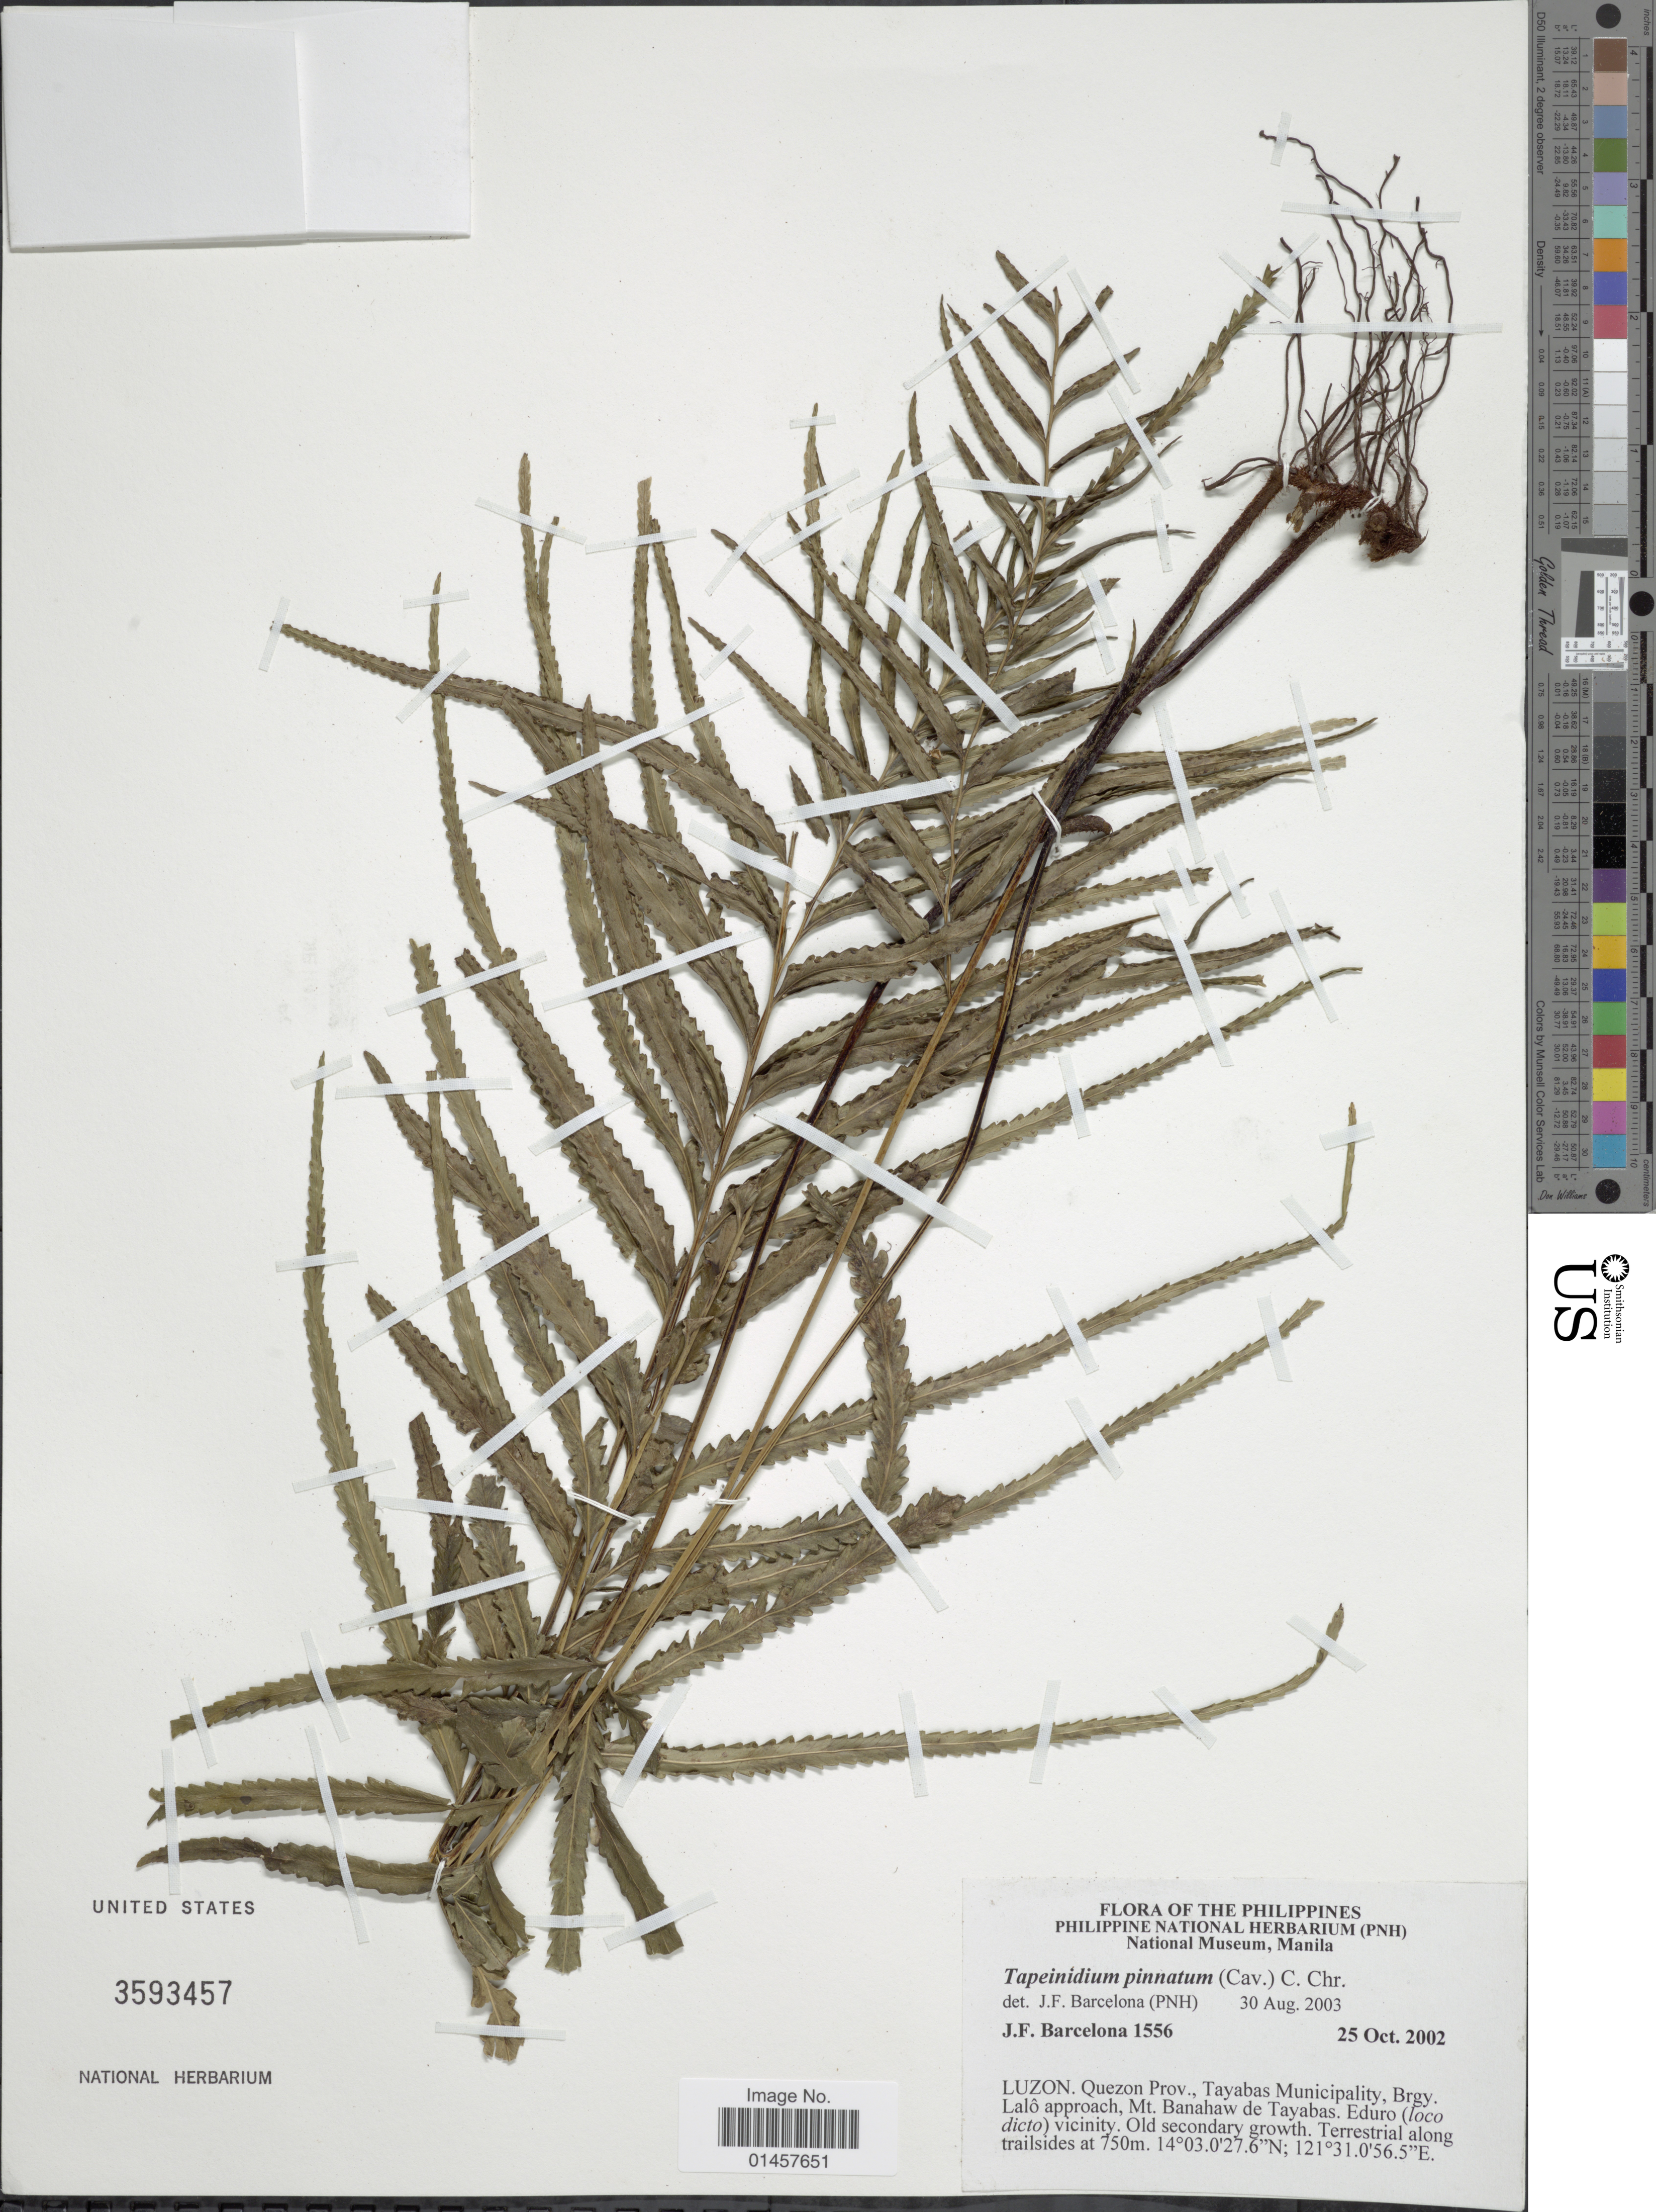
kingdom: Plantae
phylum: Tracheophyta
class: Polypodiopsida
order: Polypodiales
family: Lindsaeaceae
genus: Tapeinidium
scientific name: Tapeinidium pinnatum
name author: (Cav.) C. Chr.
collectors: J. F. Barcelona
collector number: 1556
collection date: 2002-10-25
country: Philippines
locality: Luzon, Quezon Prov., Tayabas Municipality, Brgy. Lalo approach, Mt. Banahaw de Tayabas, Eduro (loco dicto) vicinity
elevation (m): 750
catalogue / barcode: US 3593457